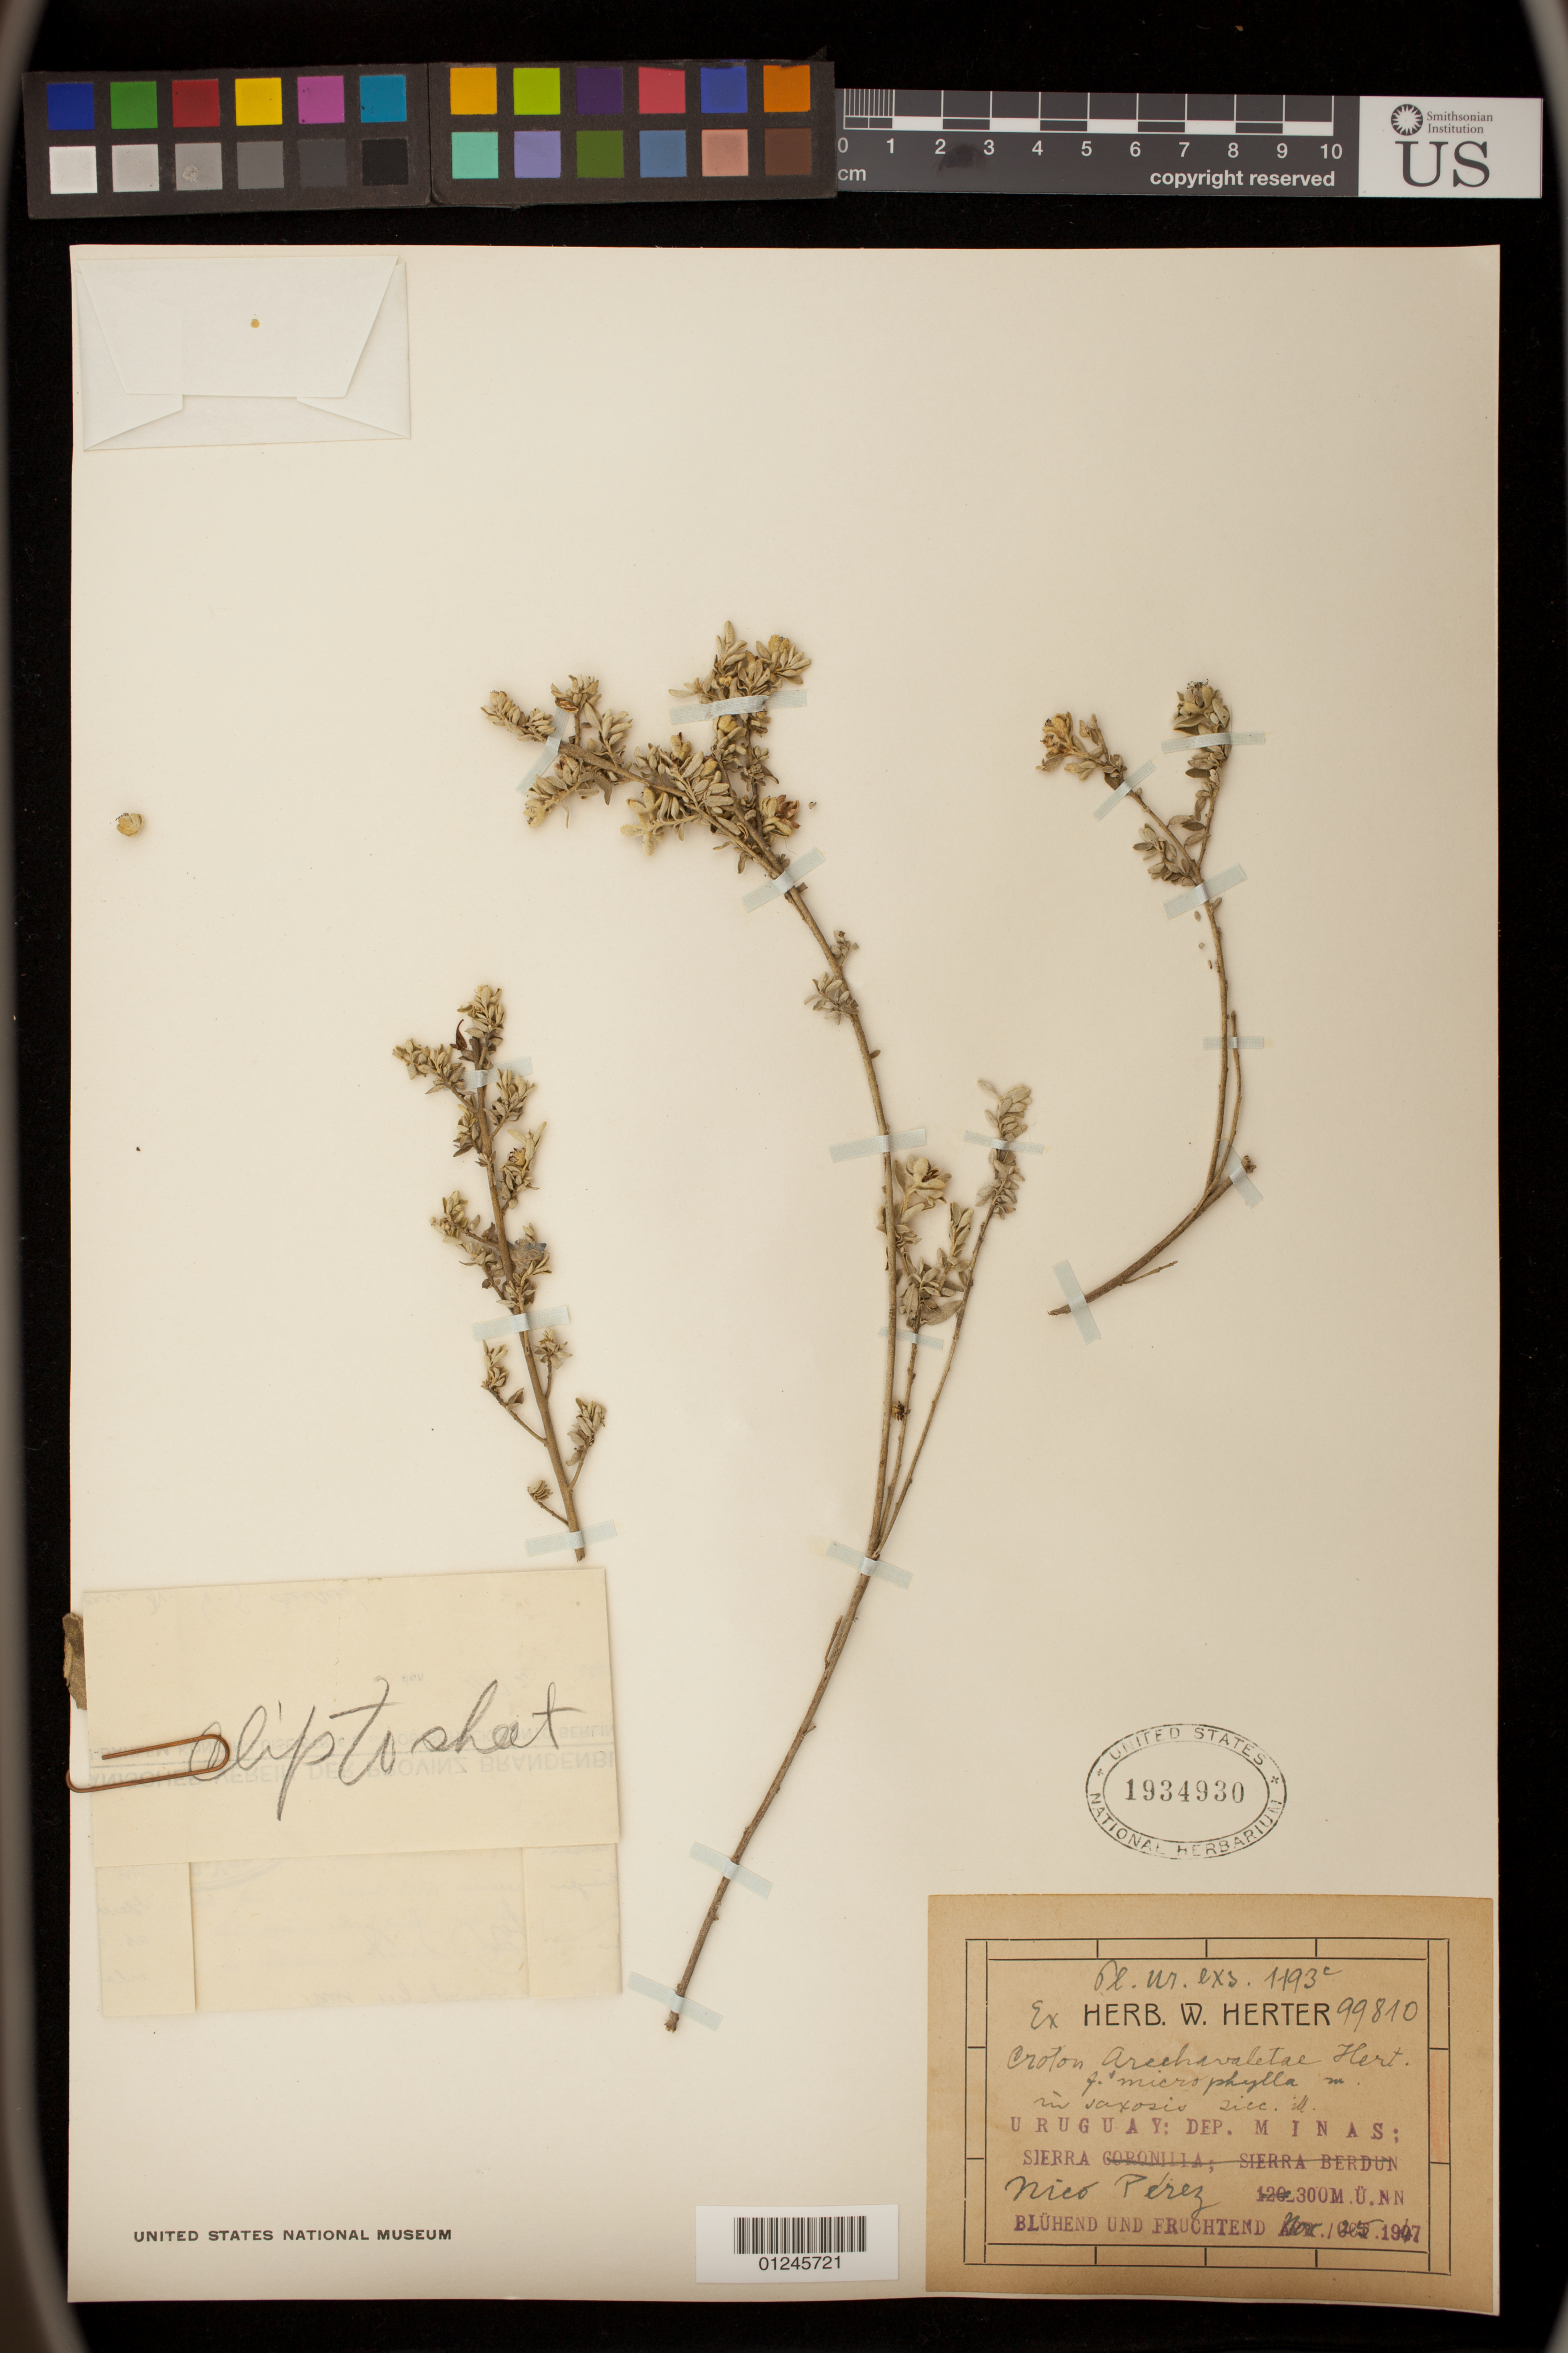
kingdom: Plantae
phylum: Tracheophyta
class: Magnoliopsida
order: Malpighiales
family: Euphorbiaceae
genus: Croton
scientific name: Croton pycnocephalus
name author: Baill.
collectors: W. G. Herter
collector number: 99810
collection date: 1947-11-25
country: Uruguay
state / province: Lavalleja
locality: Dep. Minas Sierra Nico Perez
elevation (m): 300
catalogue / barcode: US 1934930